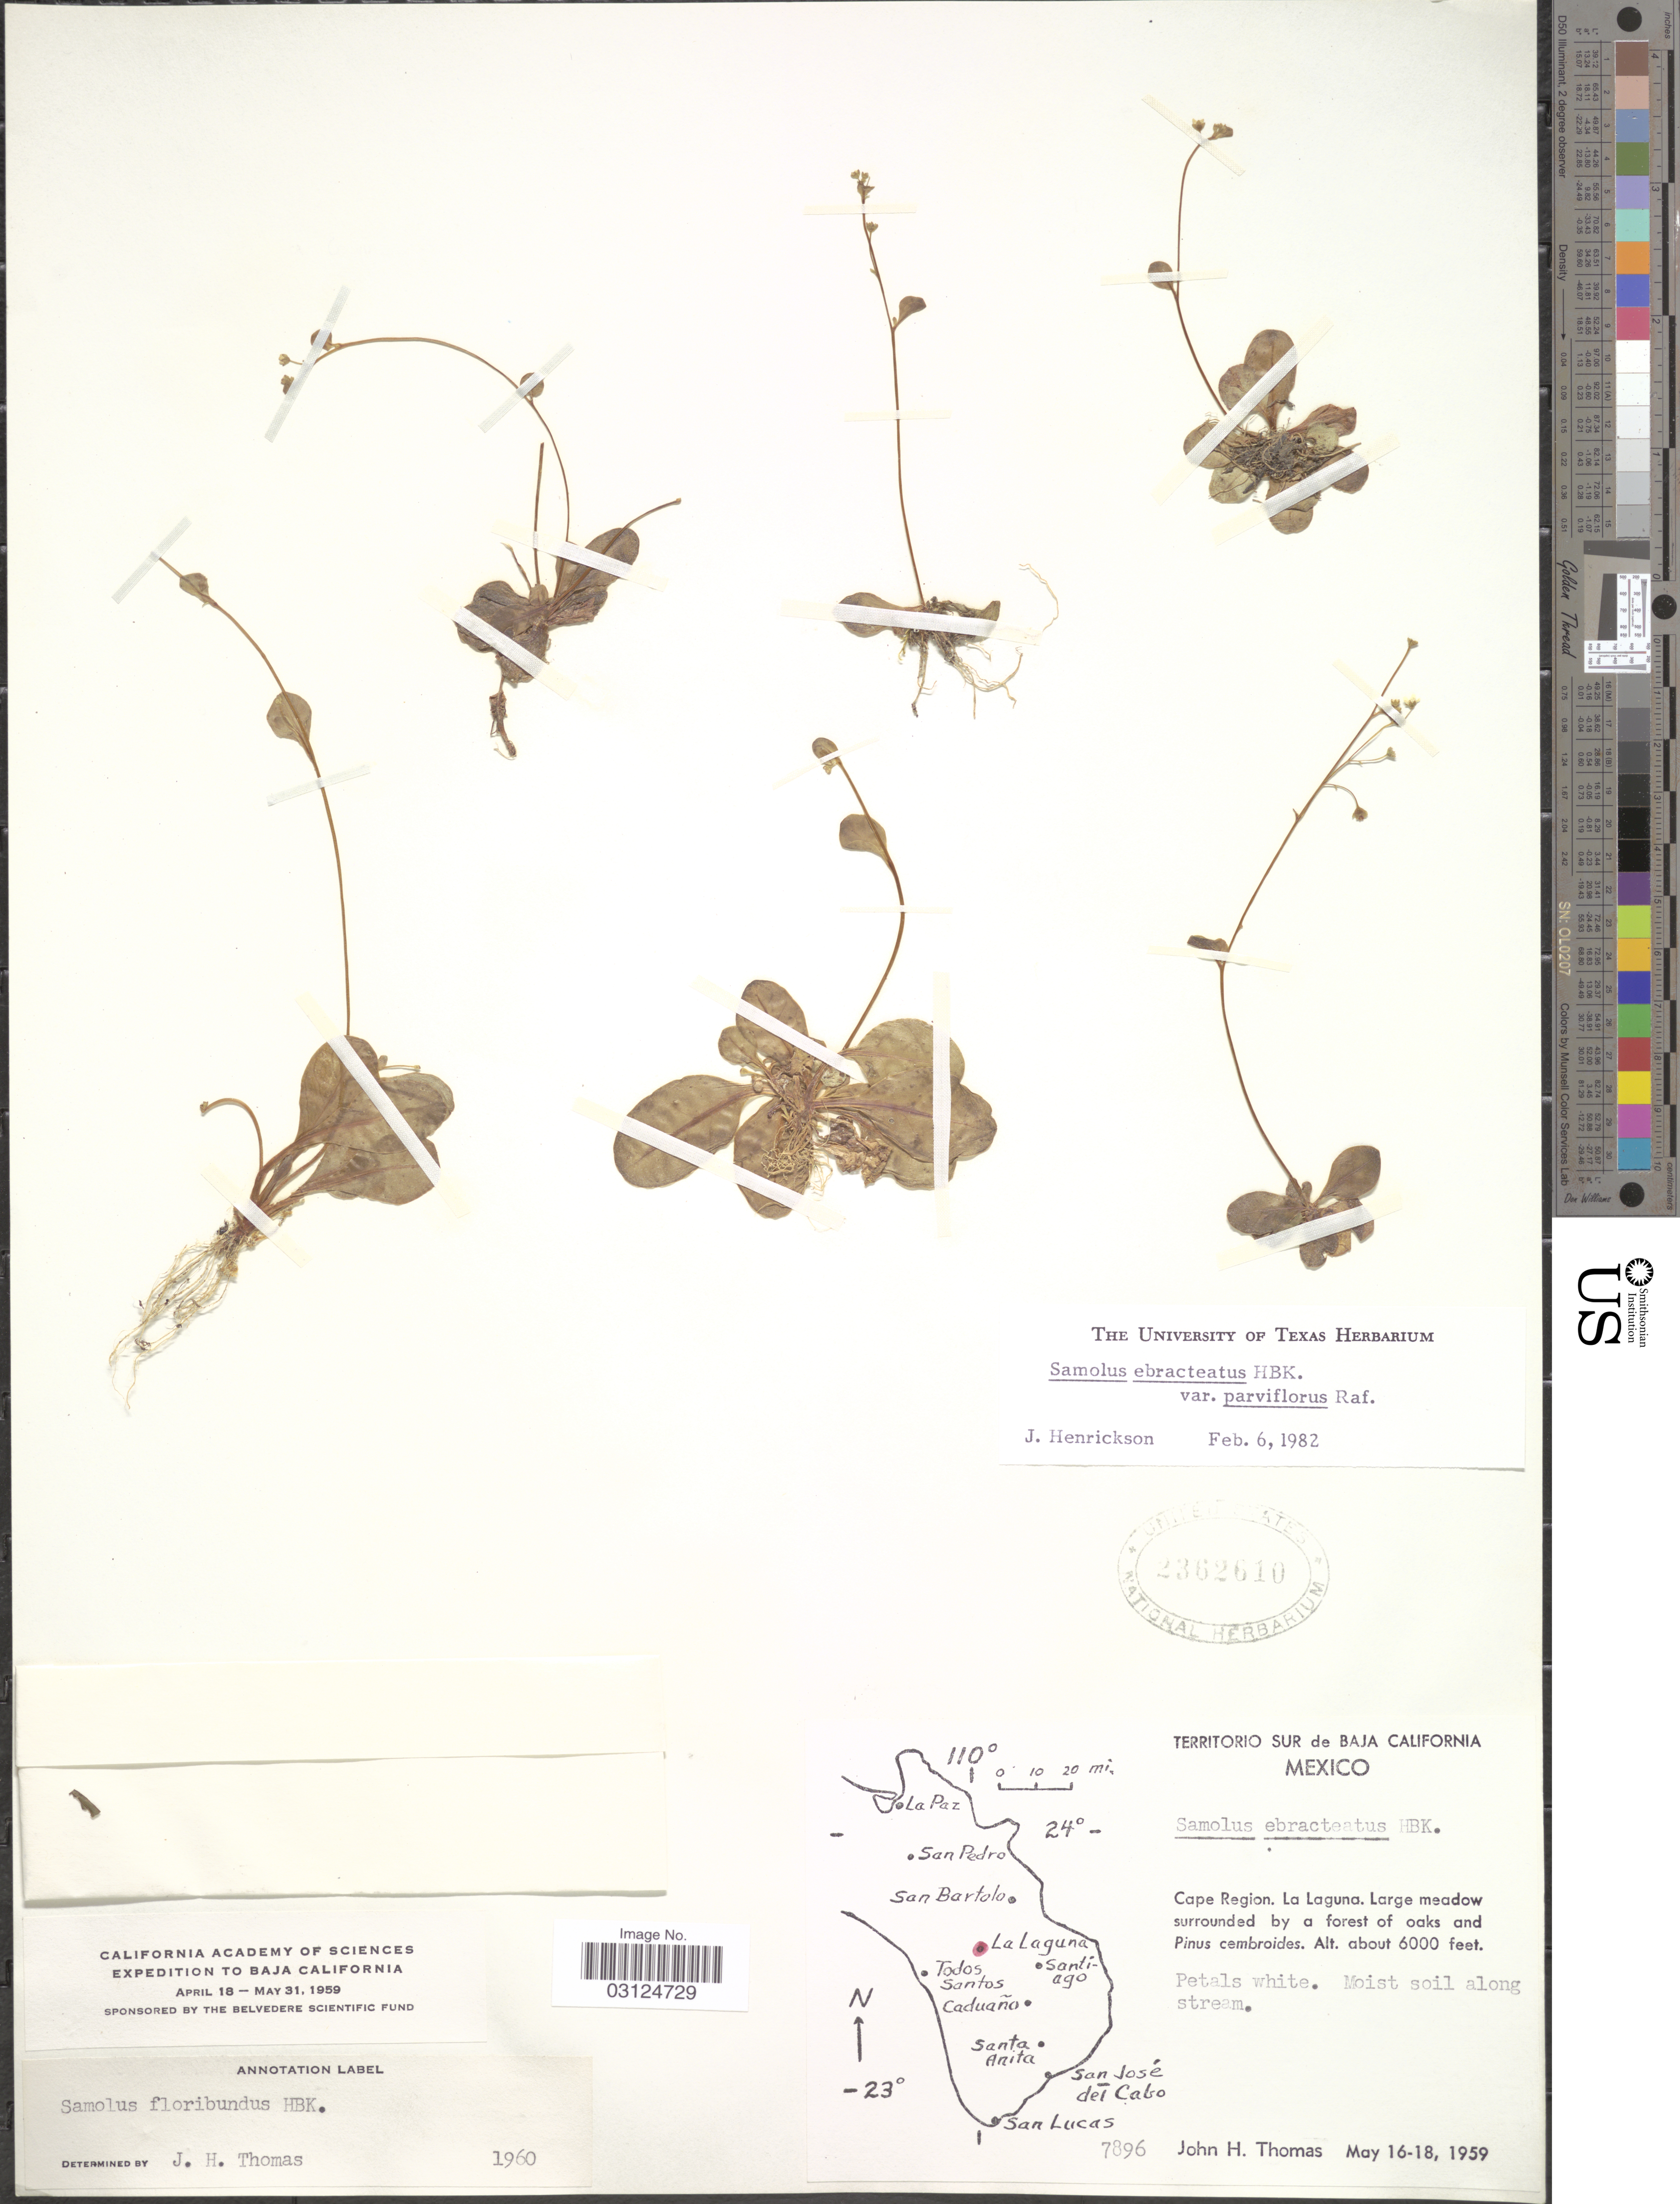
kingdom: Plantae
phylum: Tracheophyta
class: Magnoliopsida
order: Ericales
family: Primulaceae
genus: Samolus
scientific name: Samolus ebracteatus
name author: Kunth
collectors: J. H. Thomas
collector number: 7896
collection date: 1959-05-16/1959-05-18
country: Mexico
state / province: Baja California Sur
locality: Cape Region. La Laguna.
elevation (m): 1829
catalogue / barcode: US 2362610